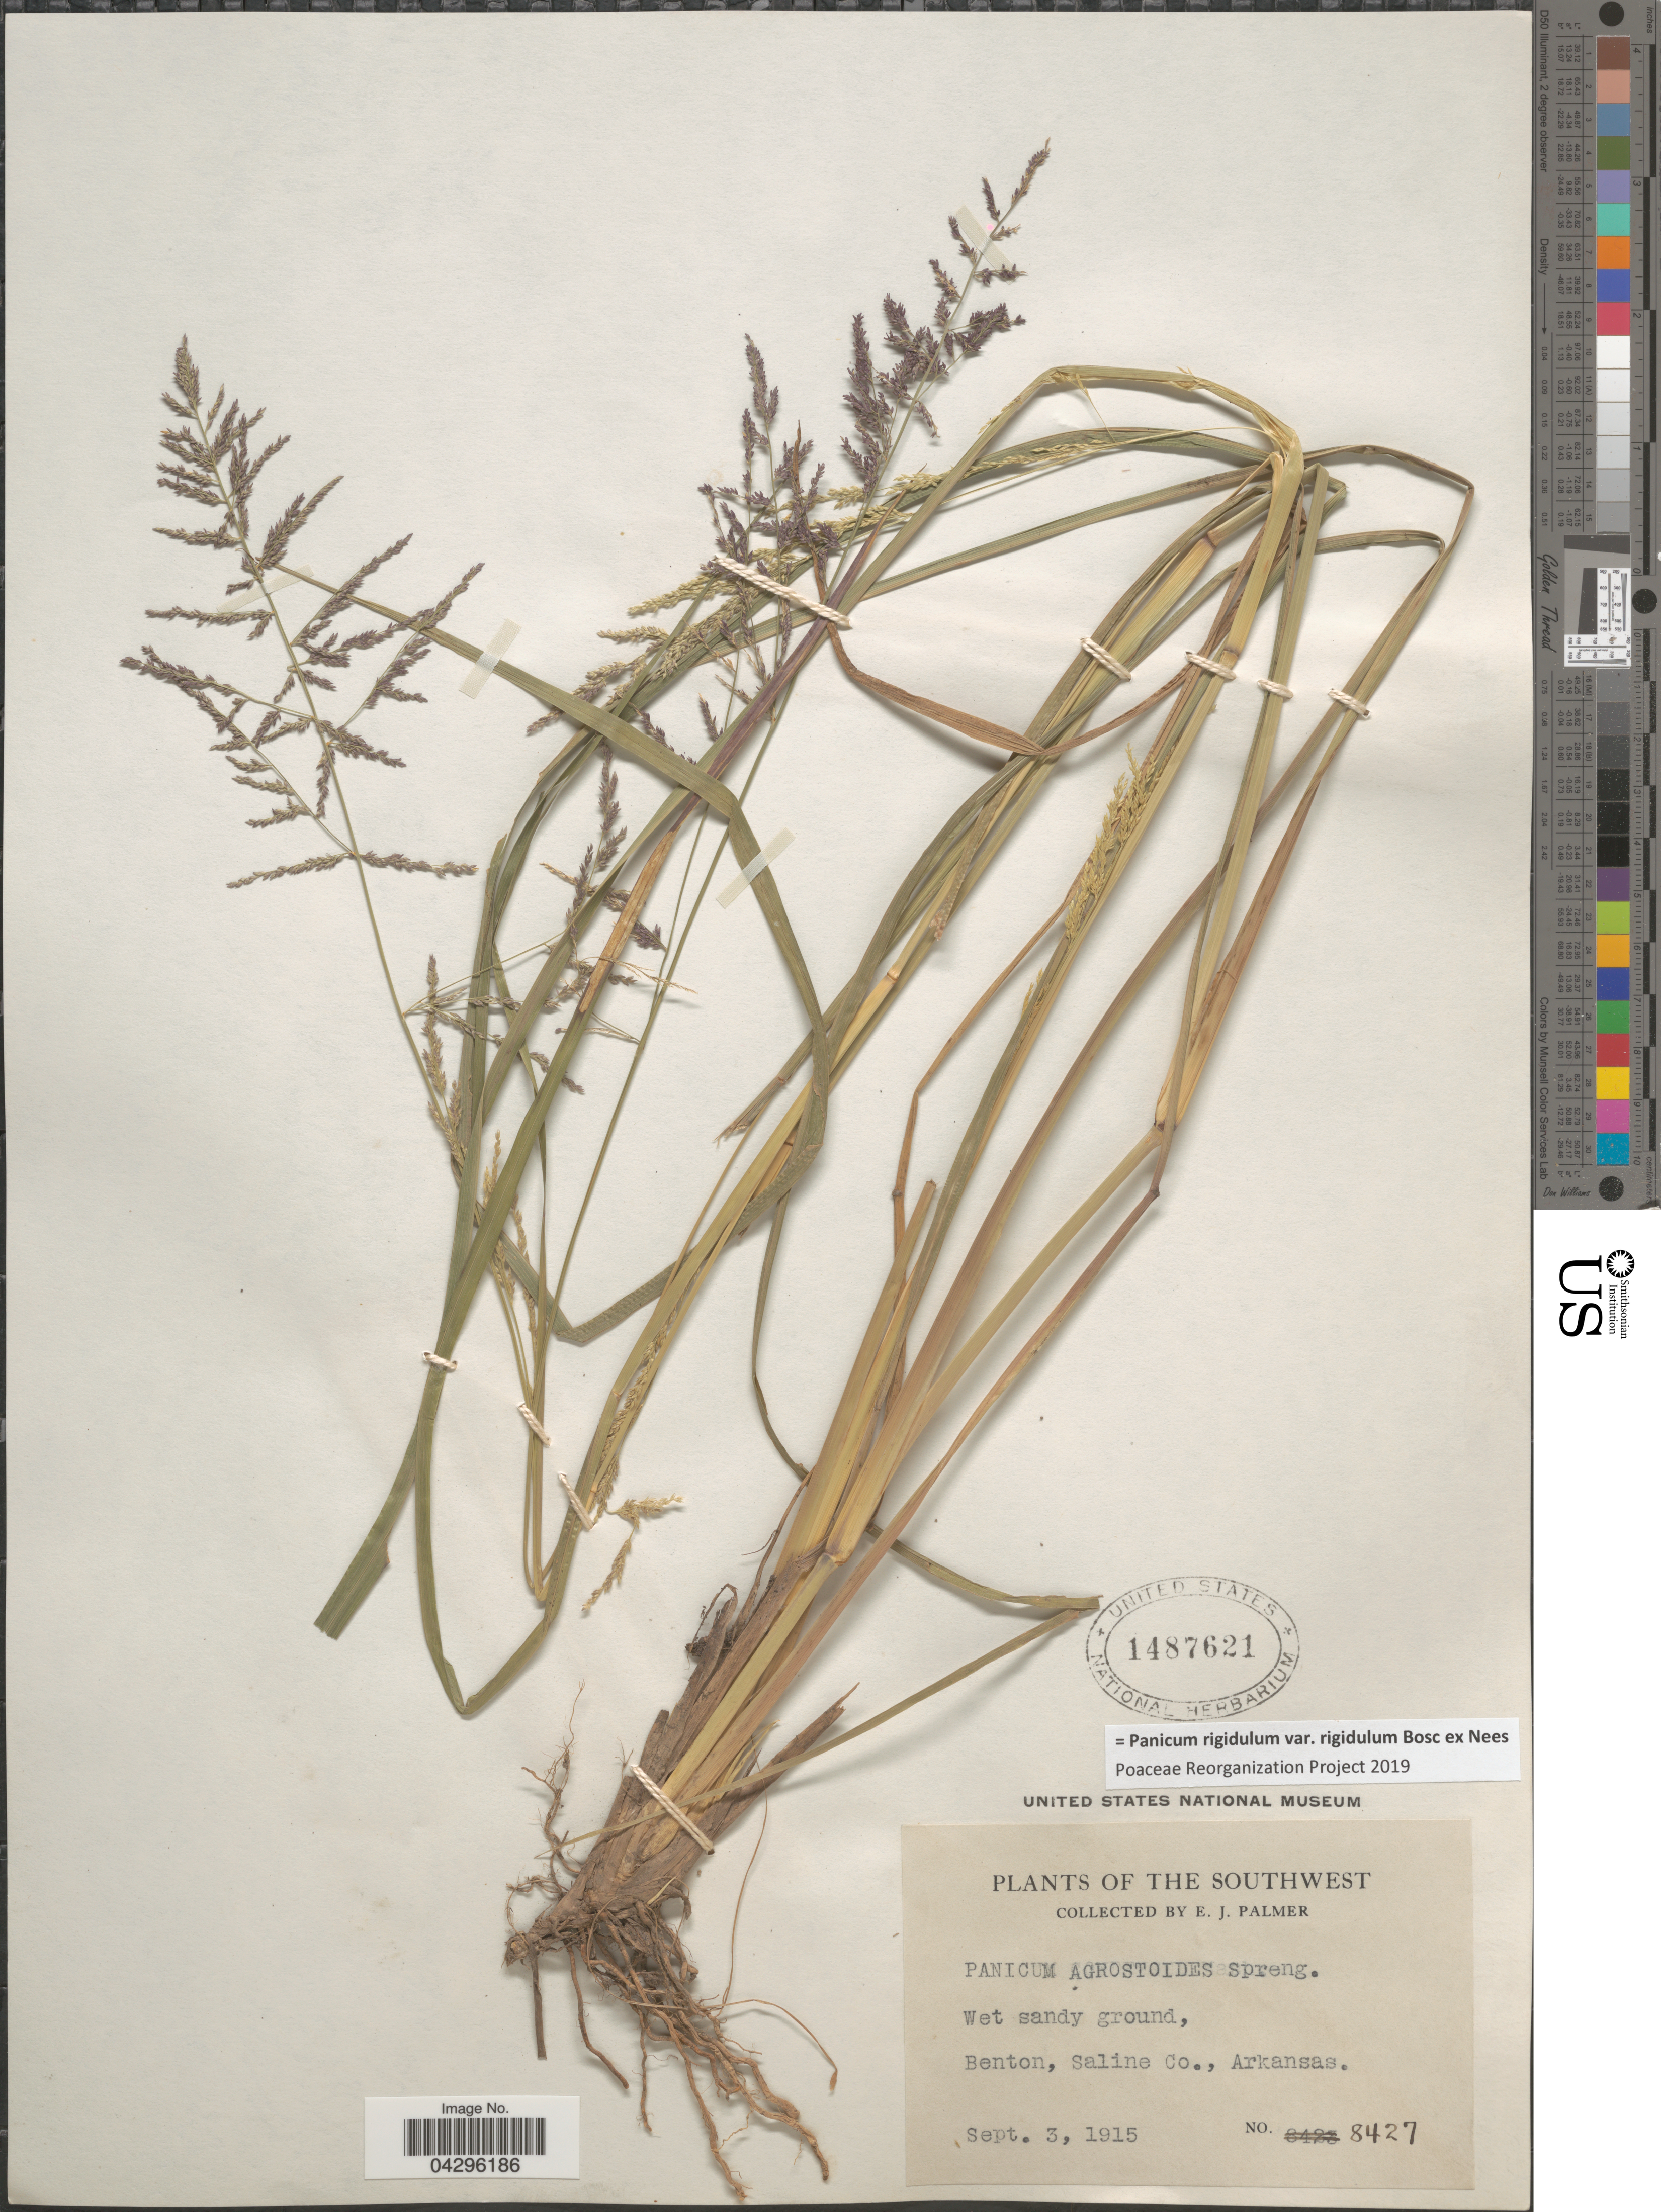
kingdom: Plantae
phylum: Tracheophyta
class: Liliopsida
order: Poales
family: Poaceae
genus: Panicum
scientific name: Panicum rigidulum var. rigidulum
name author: Bosc ex Nees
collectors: E. J. Palmer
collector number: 8427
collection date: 1915-09-03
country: United States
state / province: Arkansas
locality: Southwest. Wet sandy ground, Benton, Saline Co.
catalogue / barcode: US 1487621